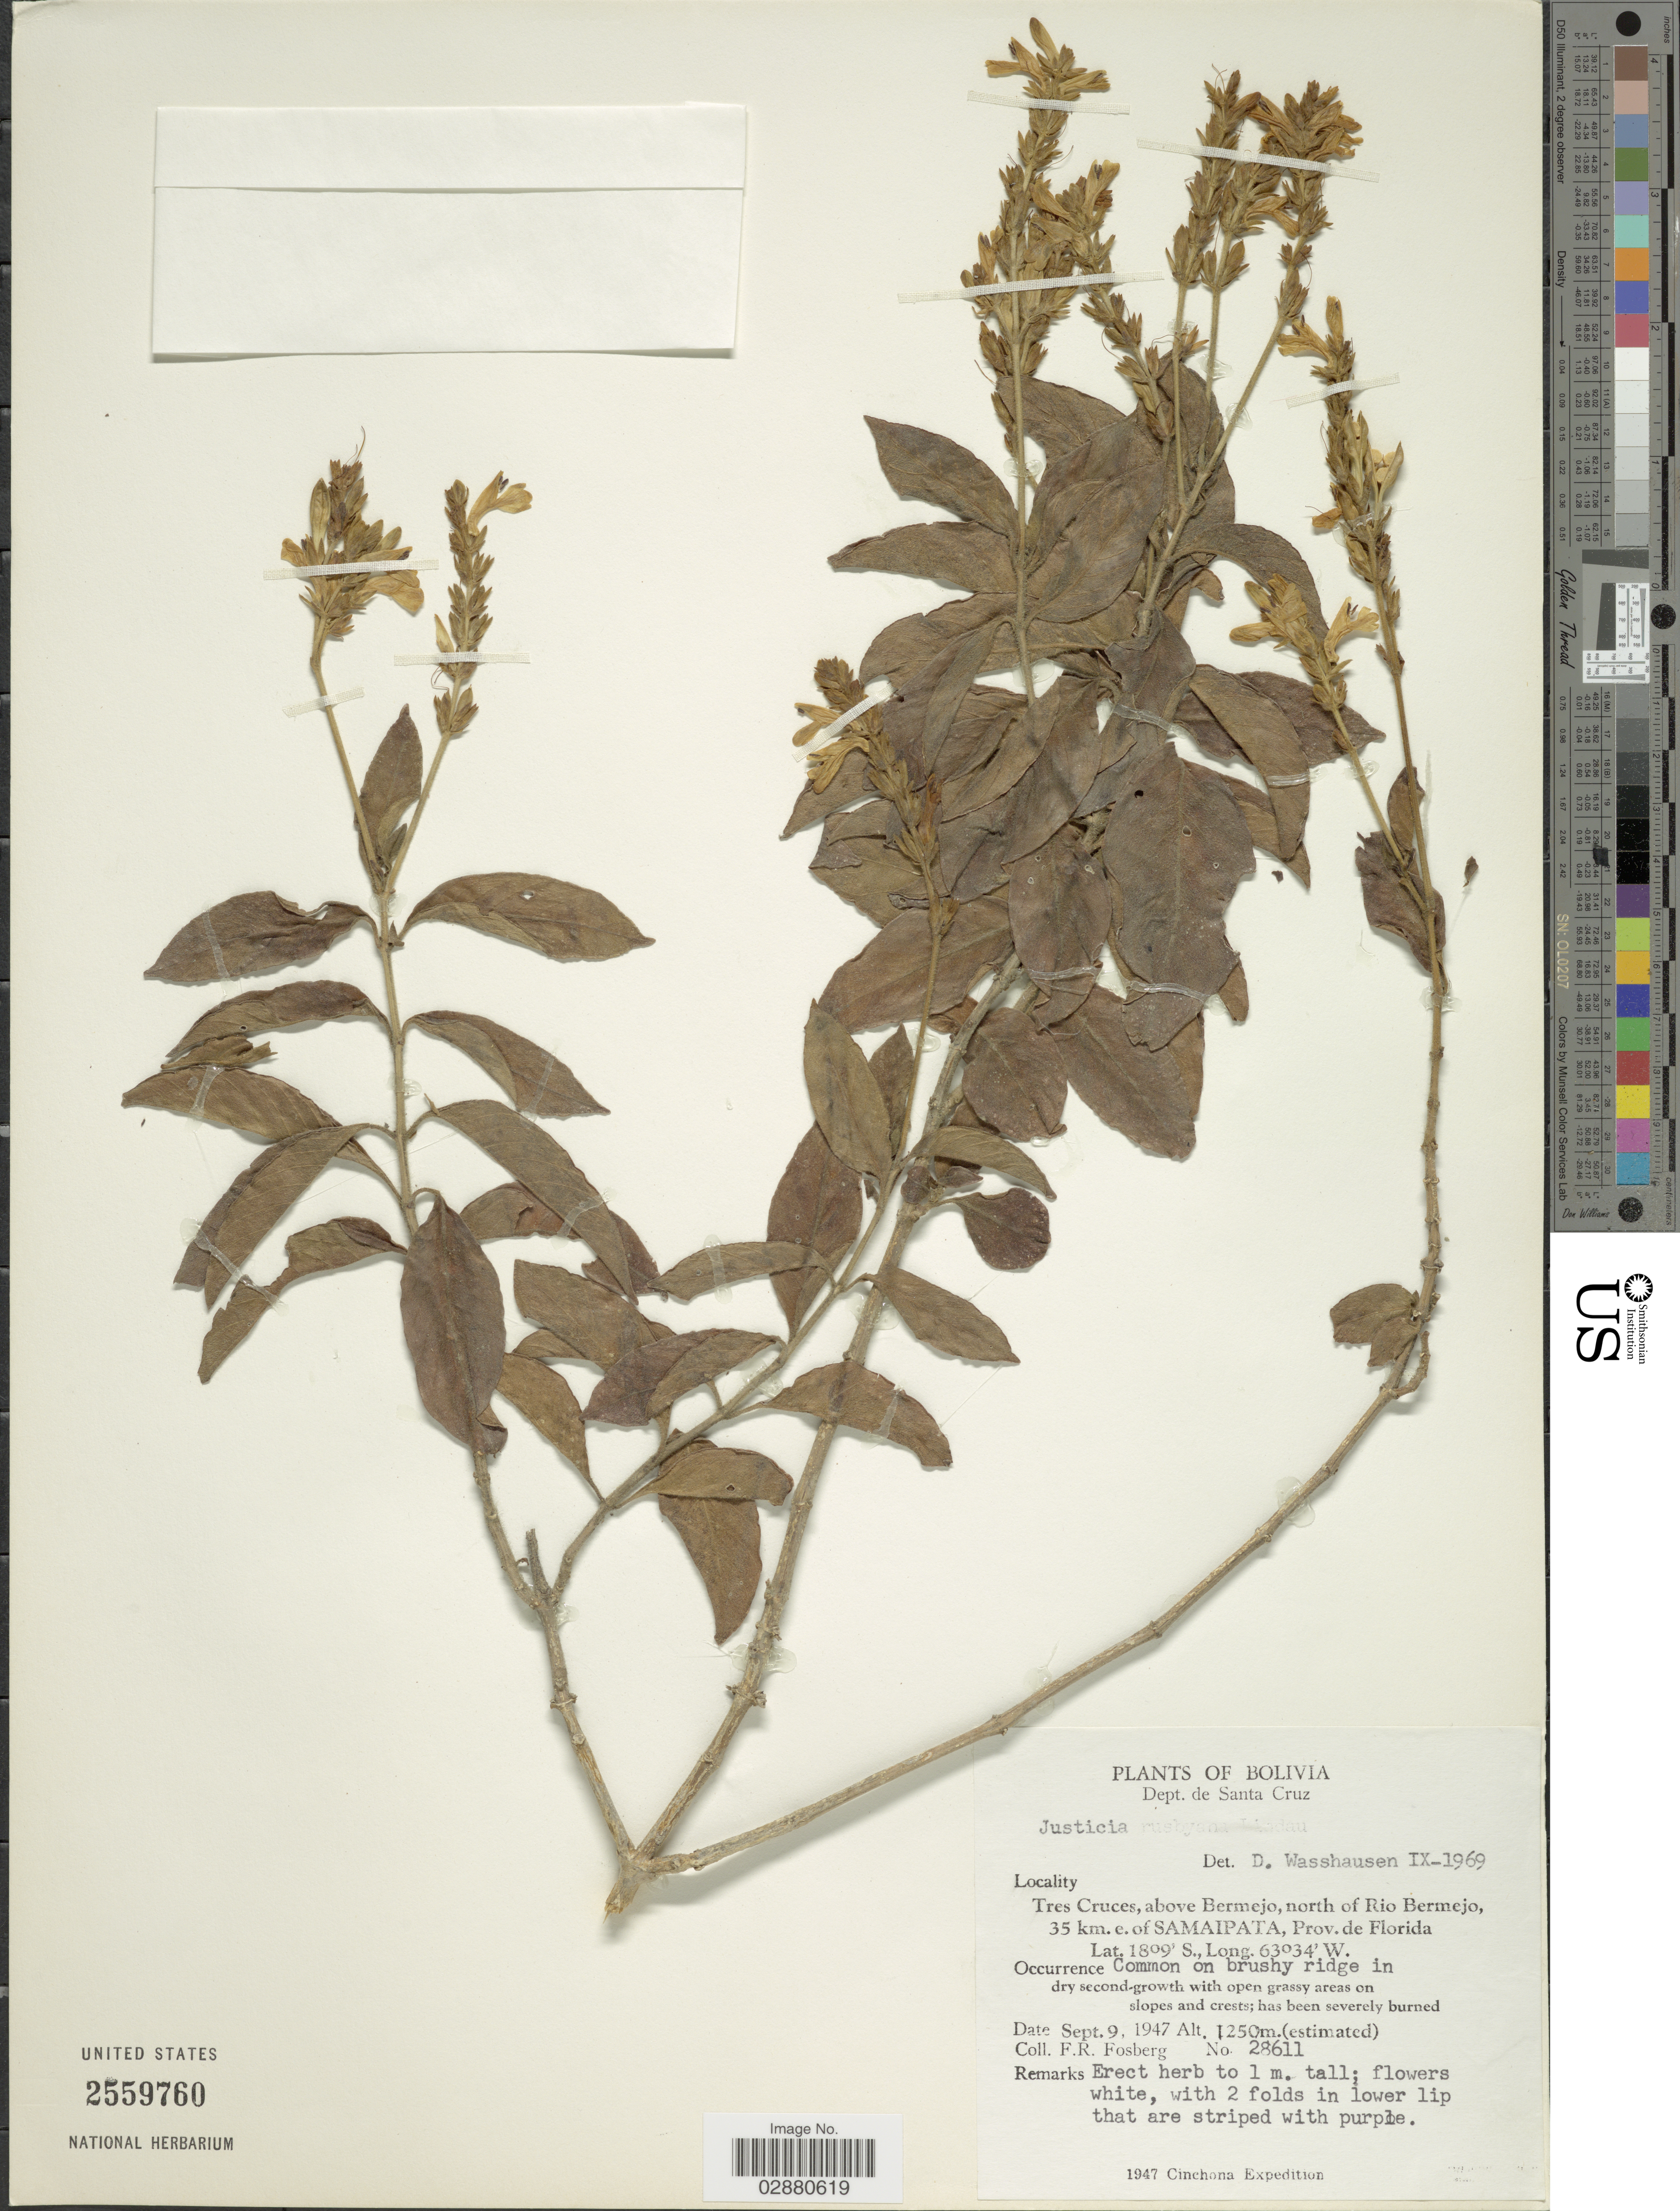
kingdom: Plantae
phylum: Tracheophyta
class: Magnoliopsida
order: Lamiales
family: Acanthaceae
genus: Justicia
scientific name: Justicia rusbyana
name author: Lindau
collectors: F. R. Fosberg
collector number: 28611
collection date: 1947-09-09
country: Bolivia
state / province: Santa Cruz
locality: Dept. de Santa Cruz. Tres Cruces, above Bermejo, north of Rio Bermejo, 35 km. e. of Samaipata, Prov. de Florida.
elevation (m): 1250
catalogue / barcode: US 2559760